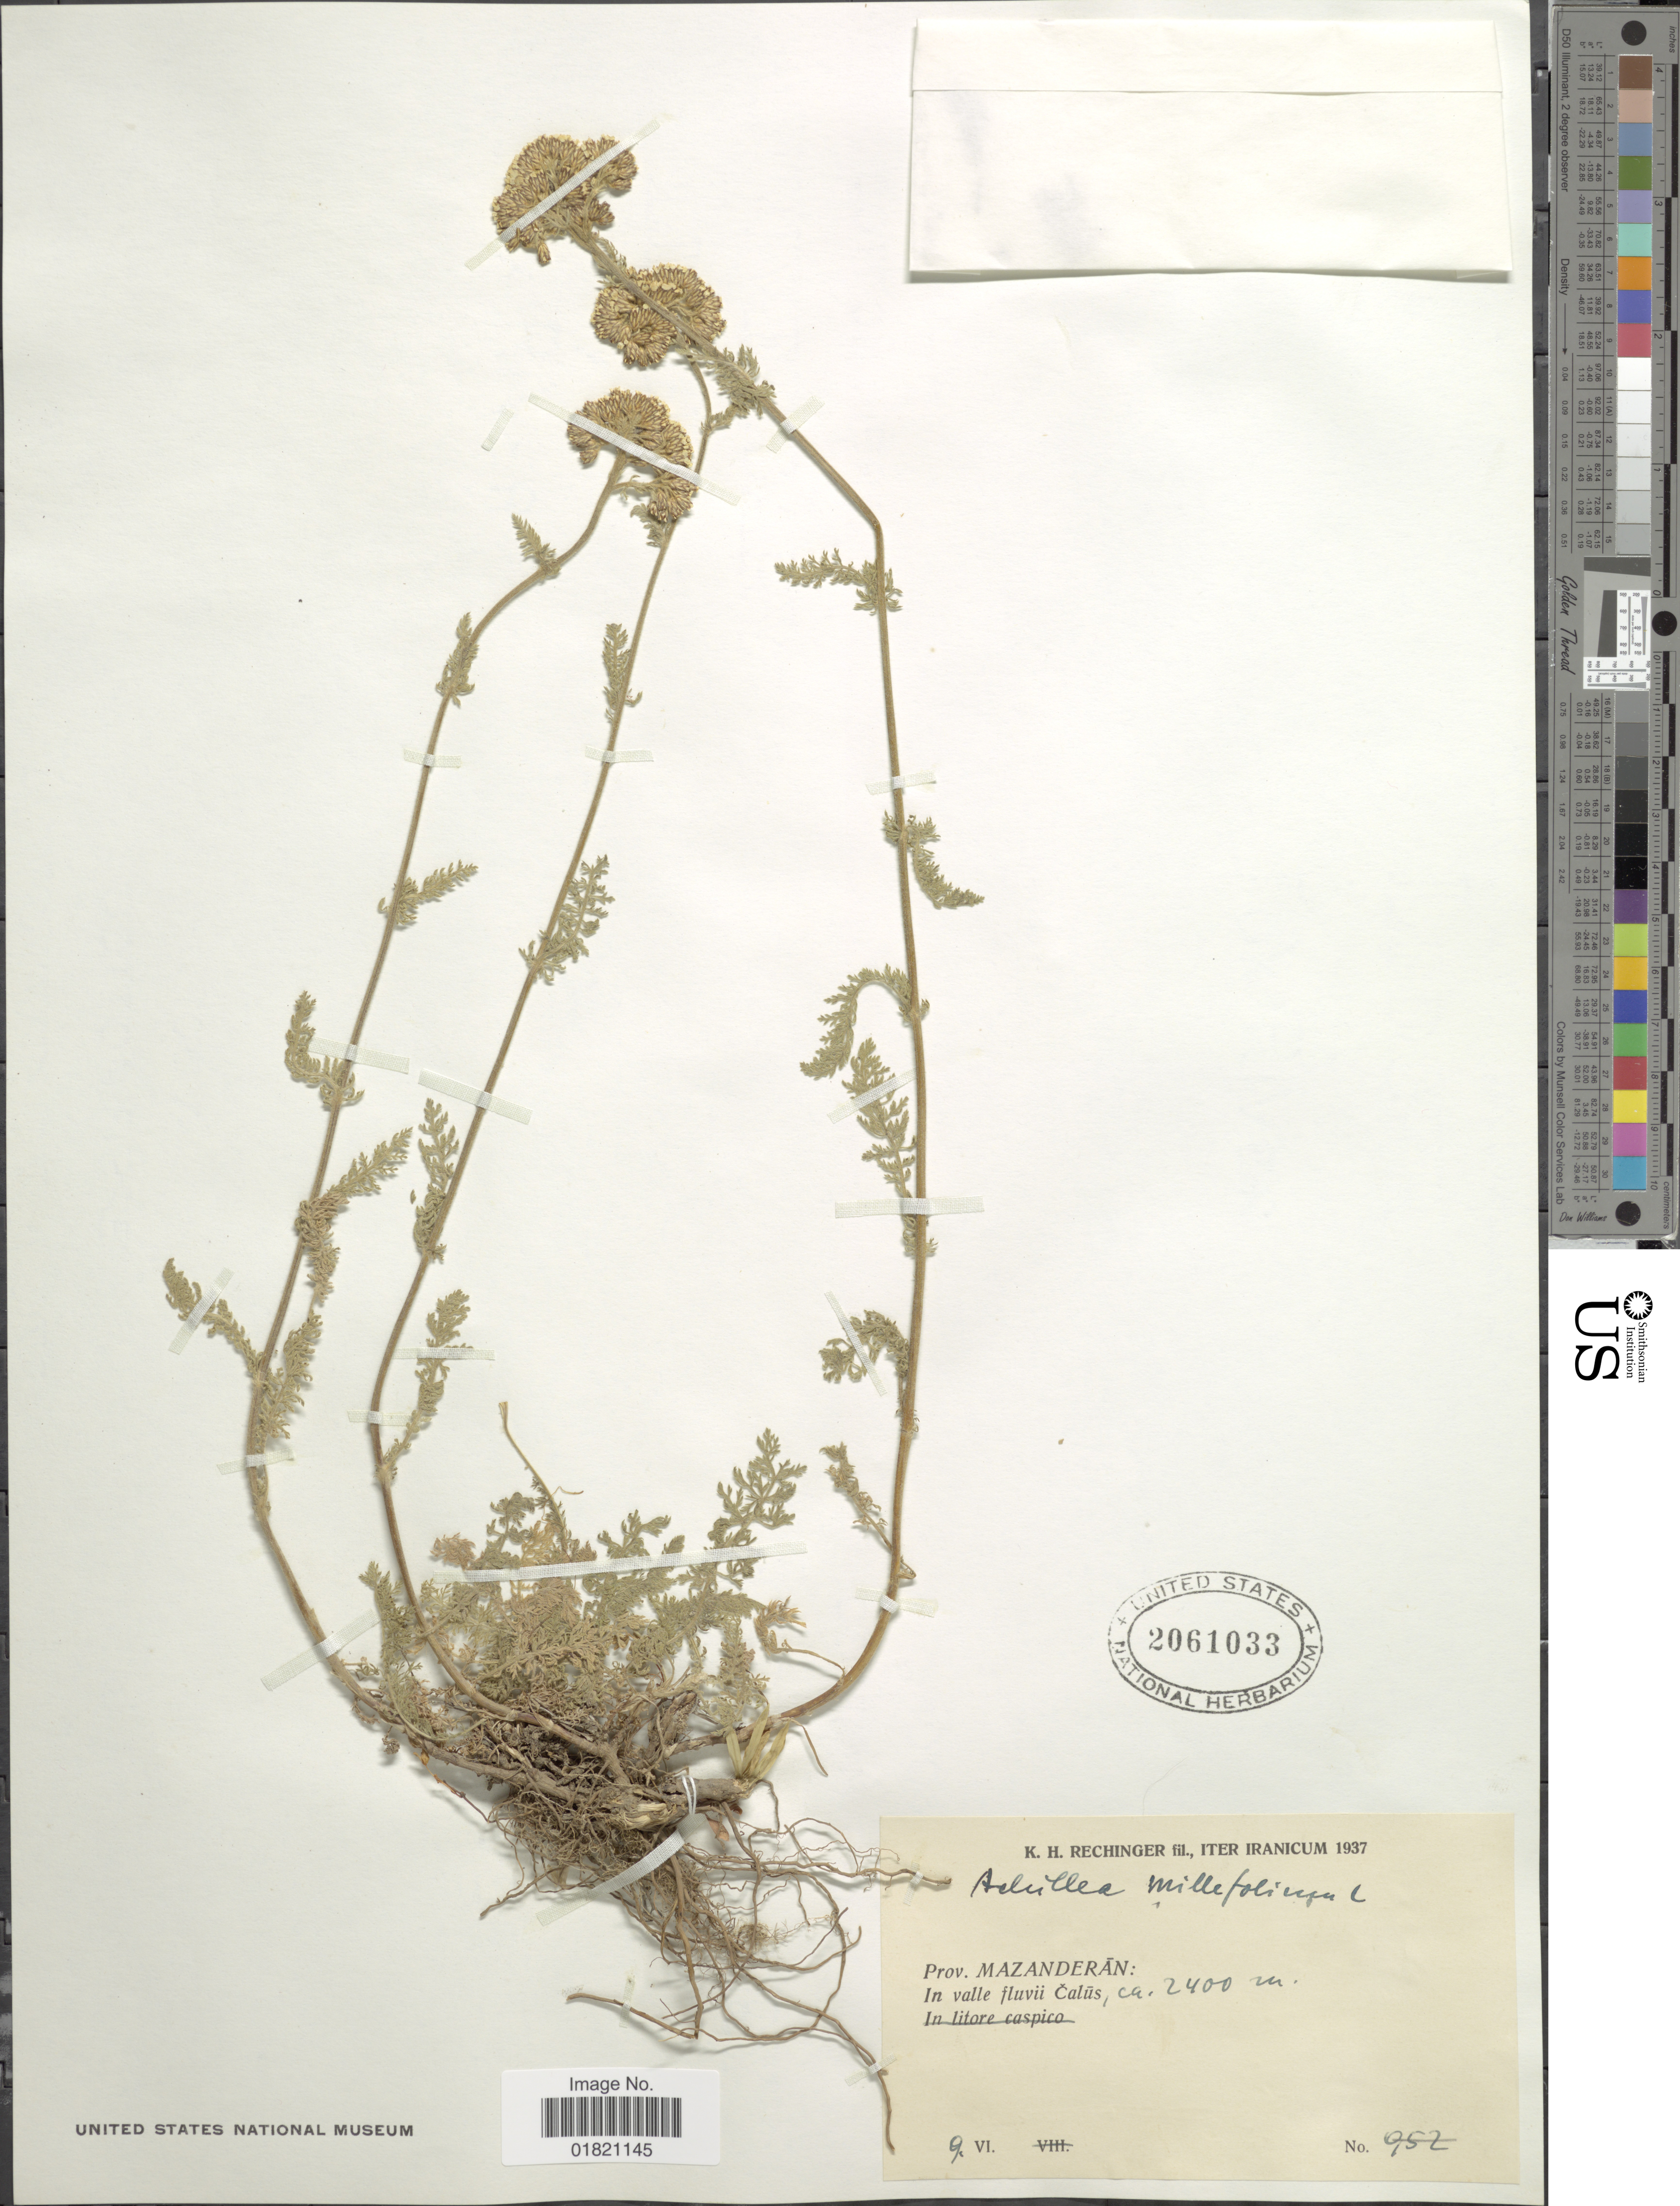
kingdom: Plantae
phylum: Tracheophyta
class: Magnoliopsida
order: Asterales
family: Asteraceae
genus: Achillea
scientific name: Achillea millefolium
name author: L.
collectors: K. H. Rechinger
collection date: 1937-06-09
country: Iran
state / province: Mazandaran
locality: In valle fluvii Calus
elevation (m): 2400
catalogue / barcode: US 2061033